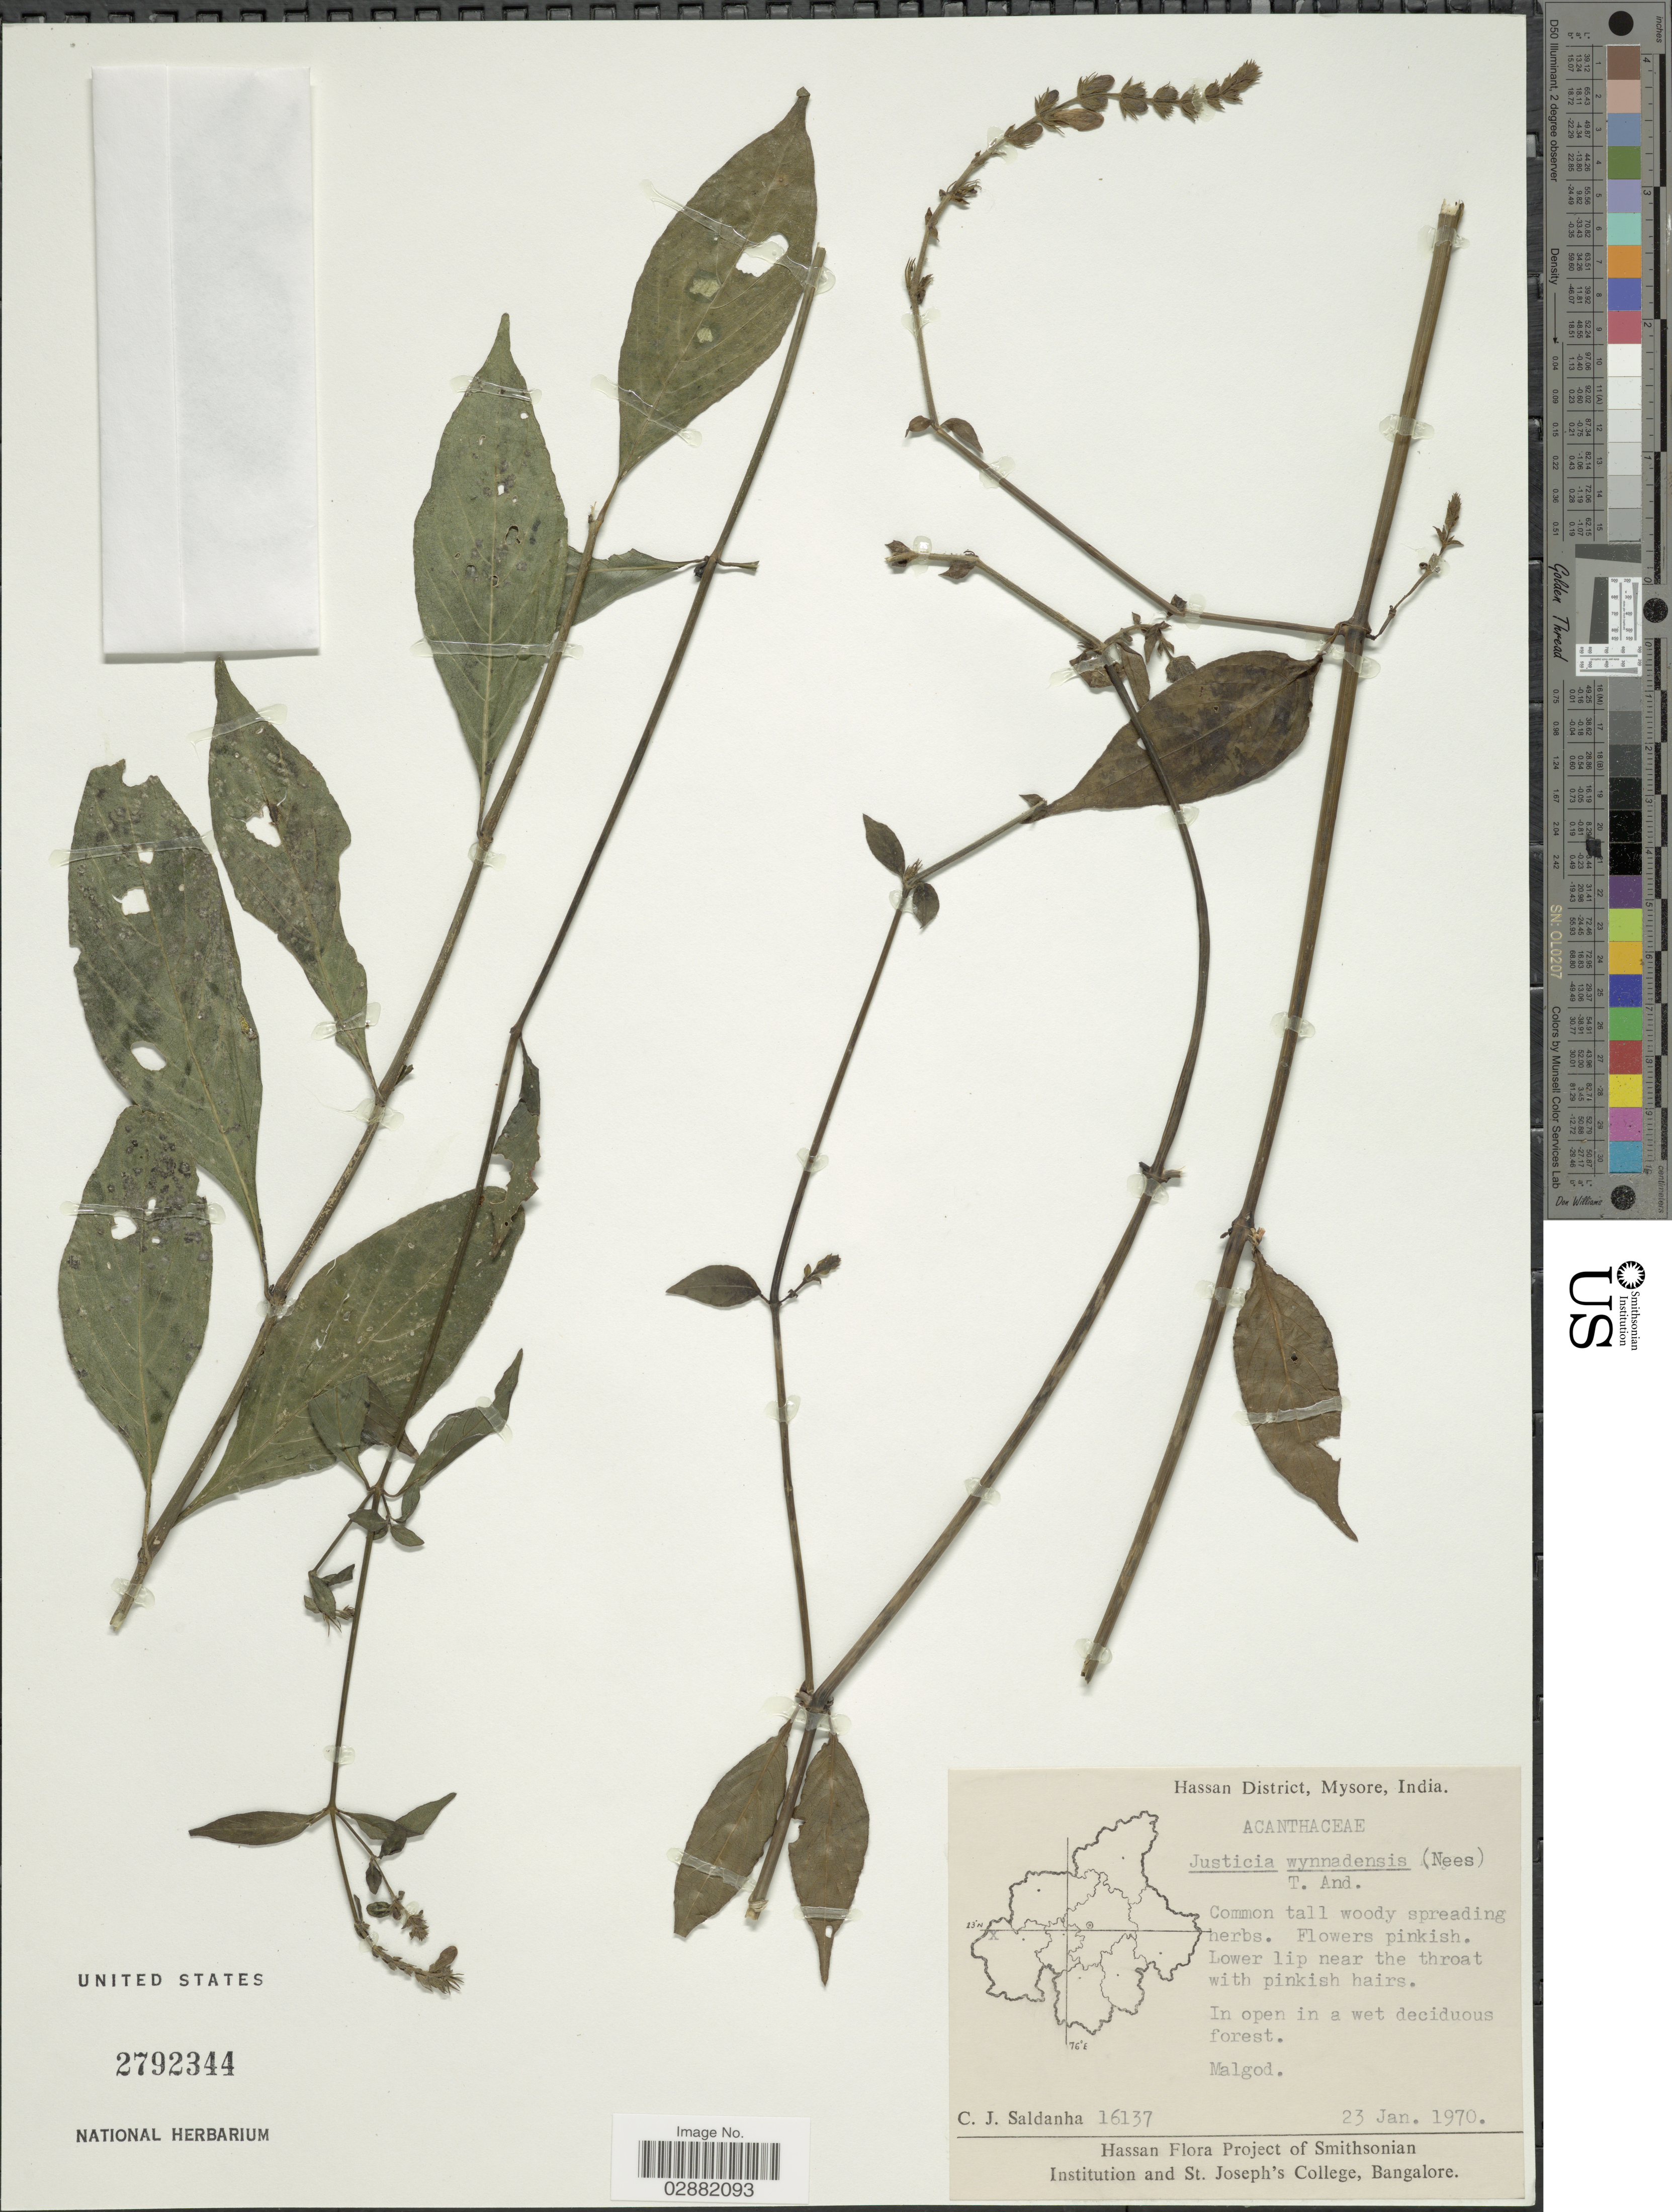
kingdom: Plantae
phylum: Tracheophyta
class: Magnoliopsida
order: Lamiales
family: Acanthaceae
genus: Justicia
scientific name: Justicia wynaadensis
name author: B. Heyne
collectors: C. J. Saldanha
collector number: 16137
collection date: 1970-01-23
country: India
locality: Hassan District, Mysore, Malgod.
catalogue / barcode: US 2792344